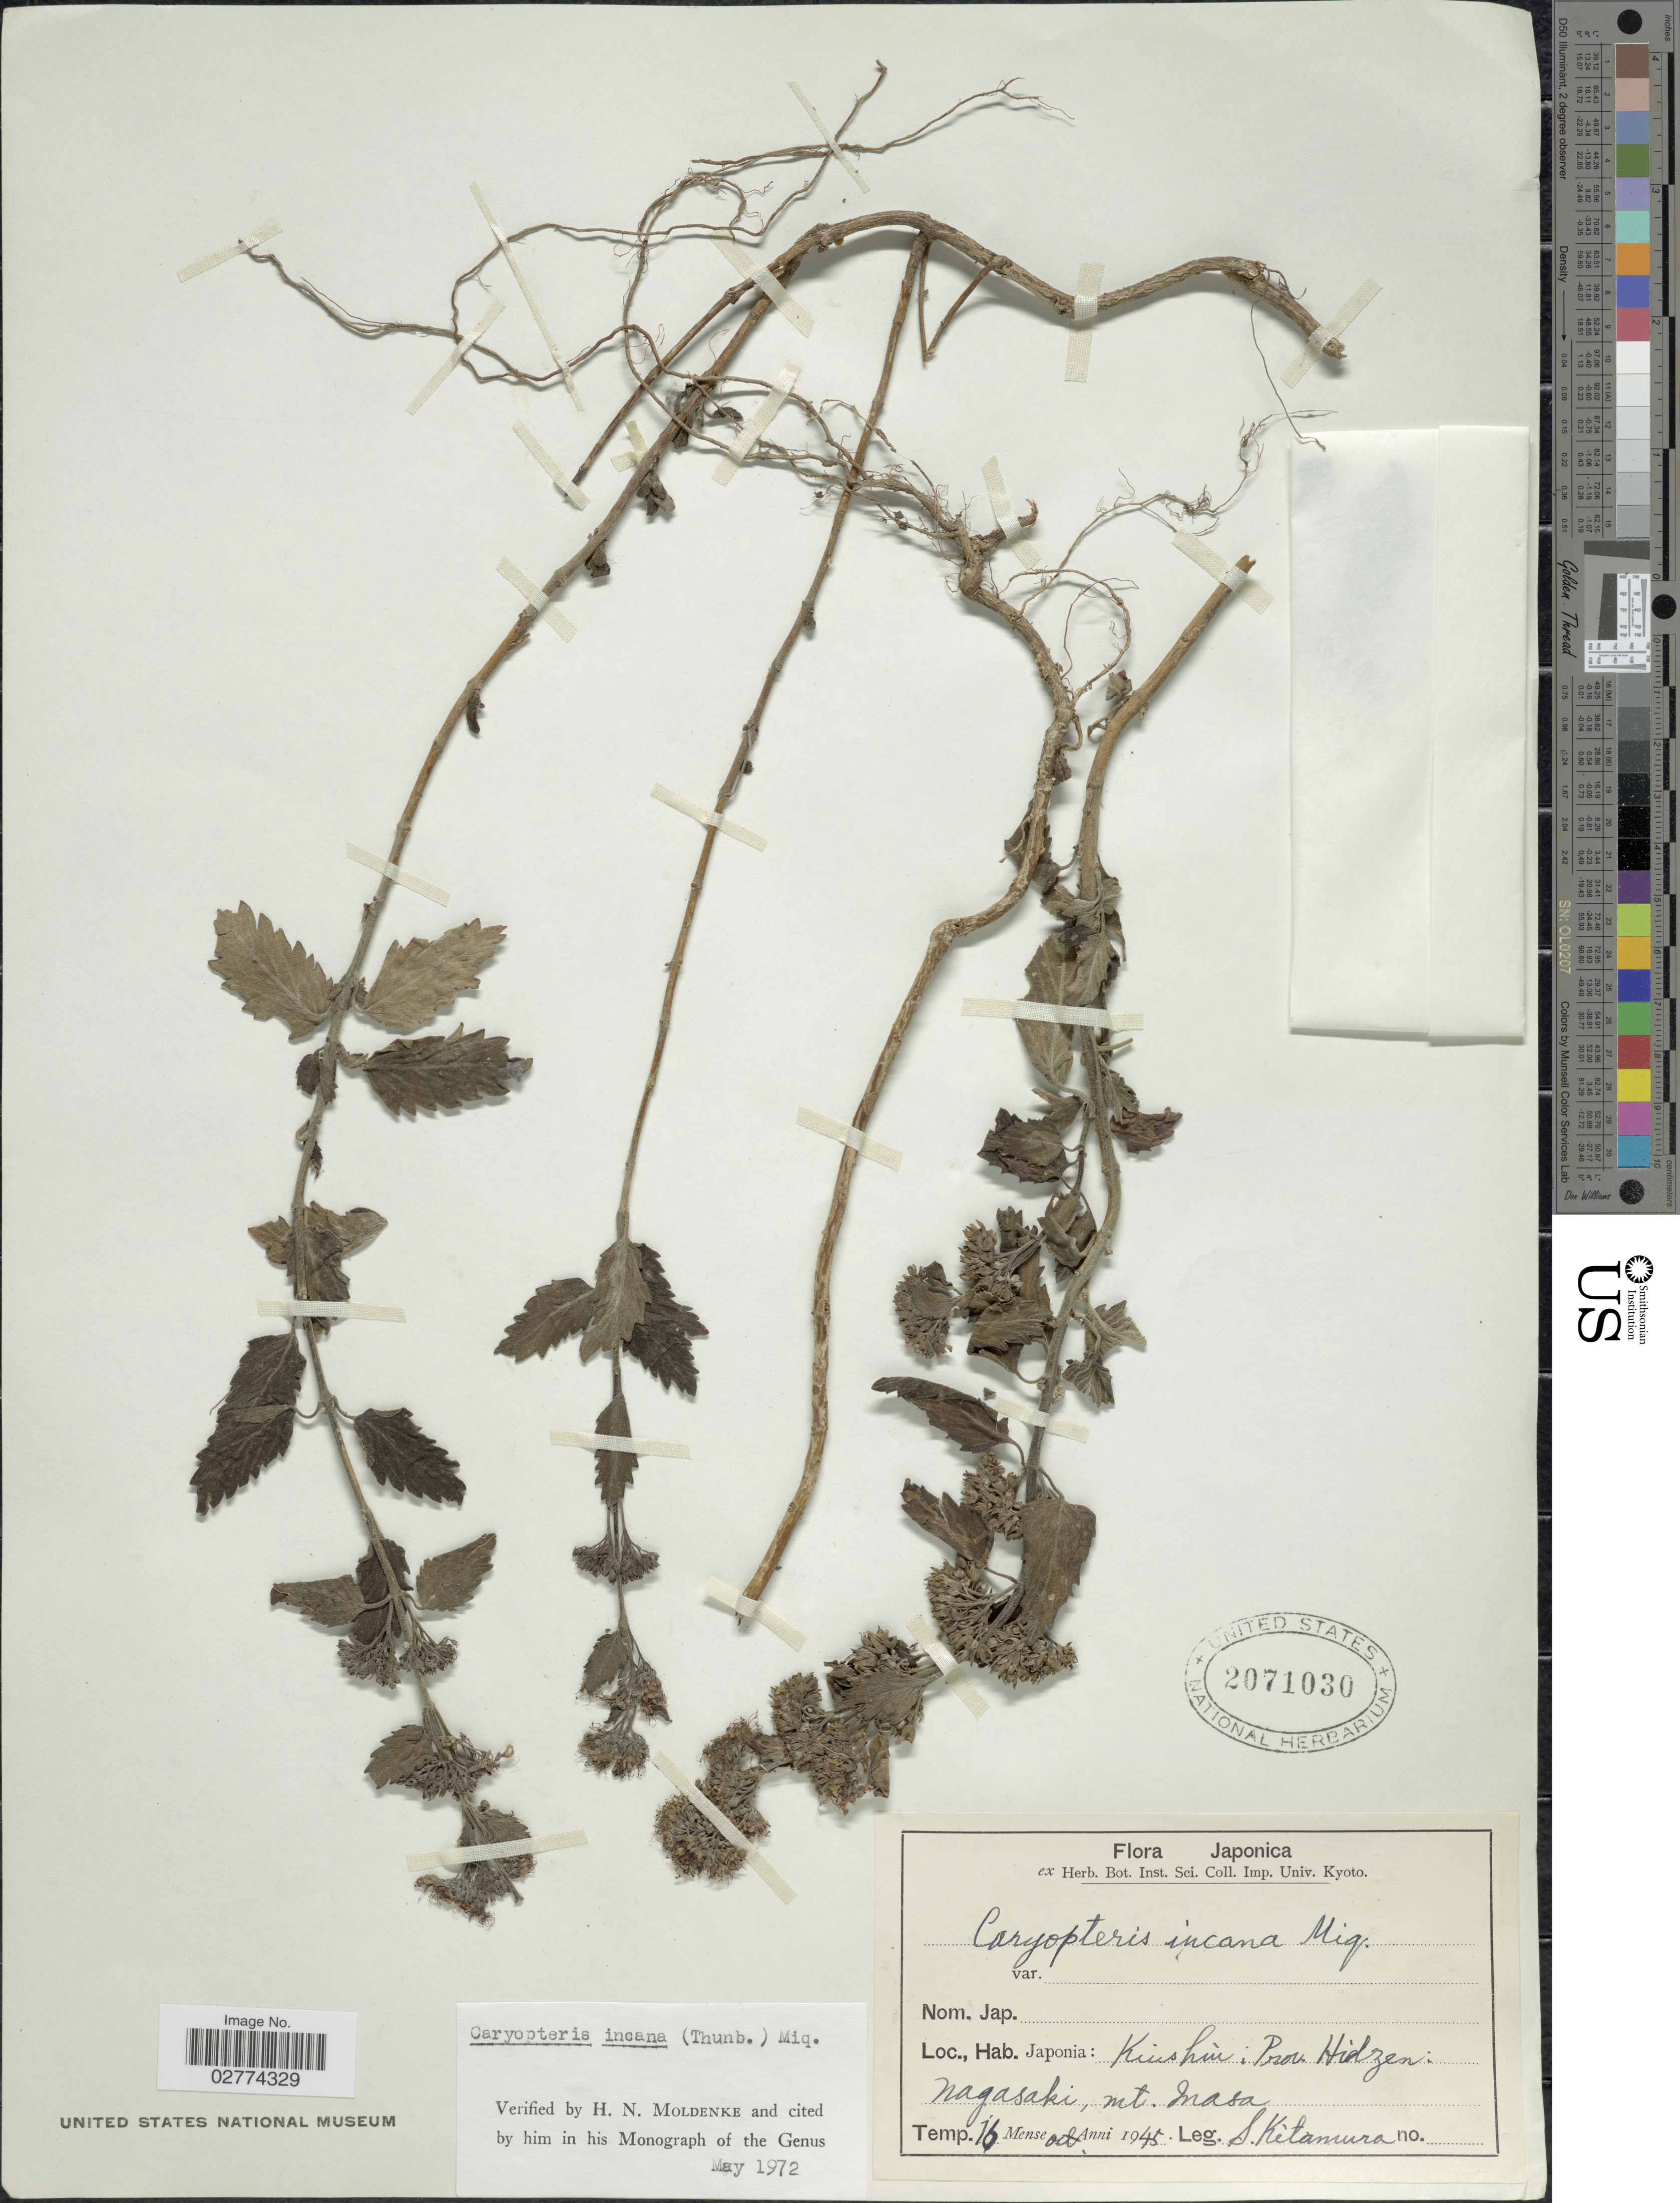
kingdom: Plantae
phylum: Tracheophyta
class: Magnoliopsida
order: Lamiales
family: Lamiaceae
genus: Caryopteris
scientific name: Caryopteris incana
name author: (Thunb. ex Houtt.) Miq.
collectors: S. Kitamura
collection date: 1945-10-16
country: Japan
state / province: Nagasaki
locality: Kiushiu: Prov. Hidzen: Nagasaki, Mt. Masa.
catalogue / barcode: US 2071030